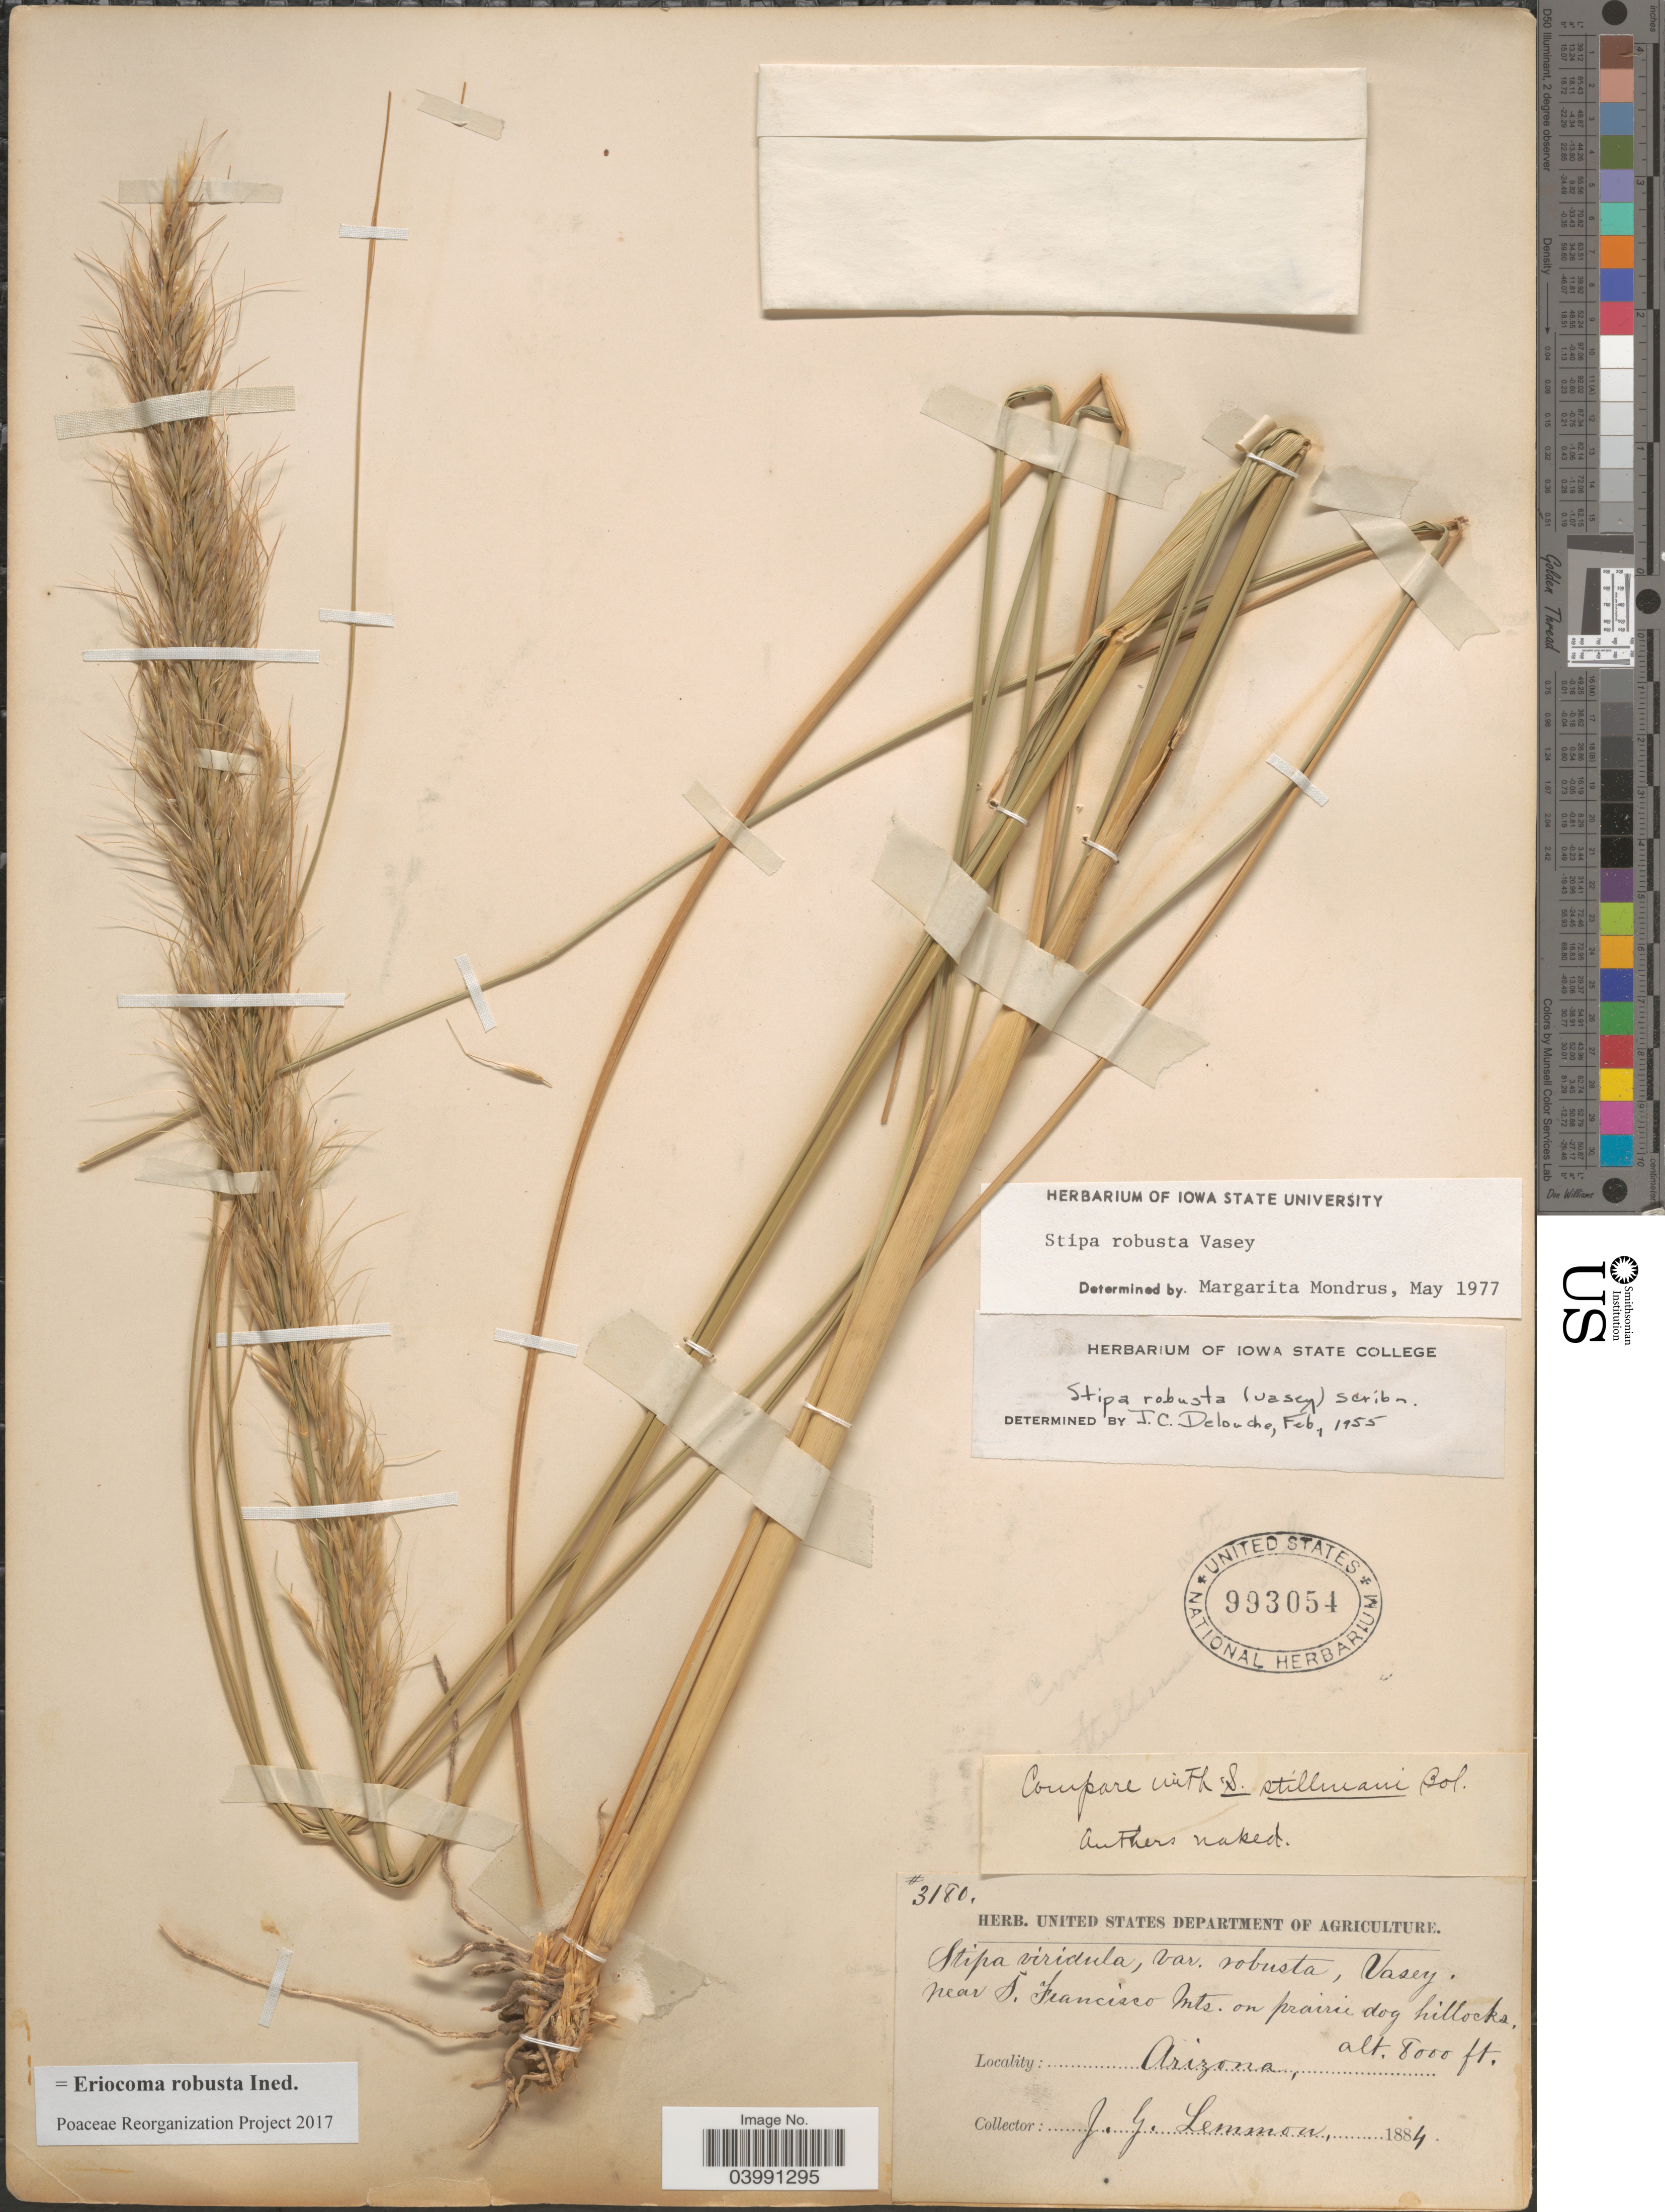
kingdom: Plantae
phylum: Tracheophyta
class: Liliopsida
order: Poales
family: Poaceae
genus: Eriocoma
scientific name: Eriocoma robusta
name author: (Vasey) Romasch.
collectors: J. Lemmon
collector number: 3180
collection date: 1884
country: United States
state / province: Arizona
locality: Near S. Francisco Mts.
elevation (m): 2438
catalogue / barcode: US 993054